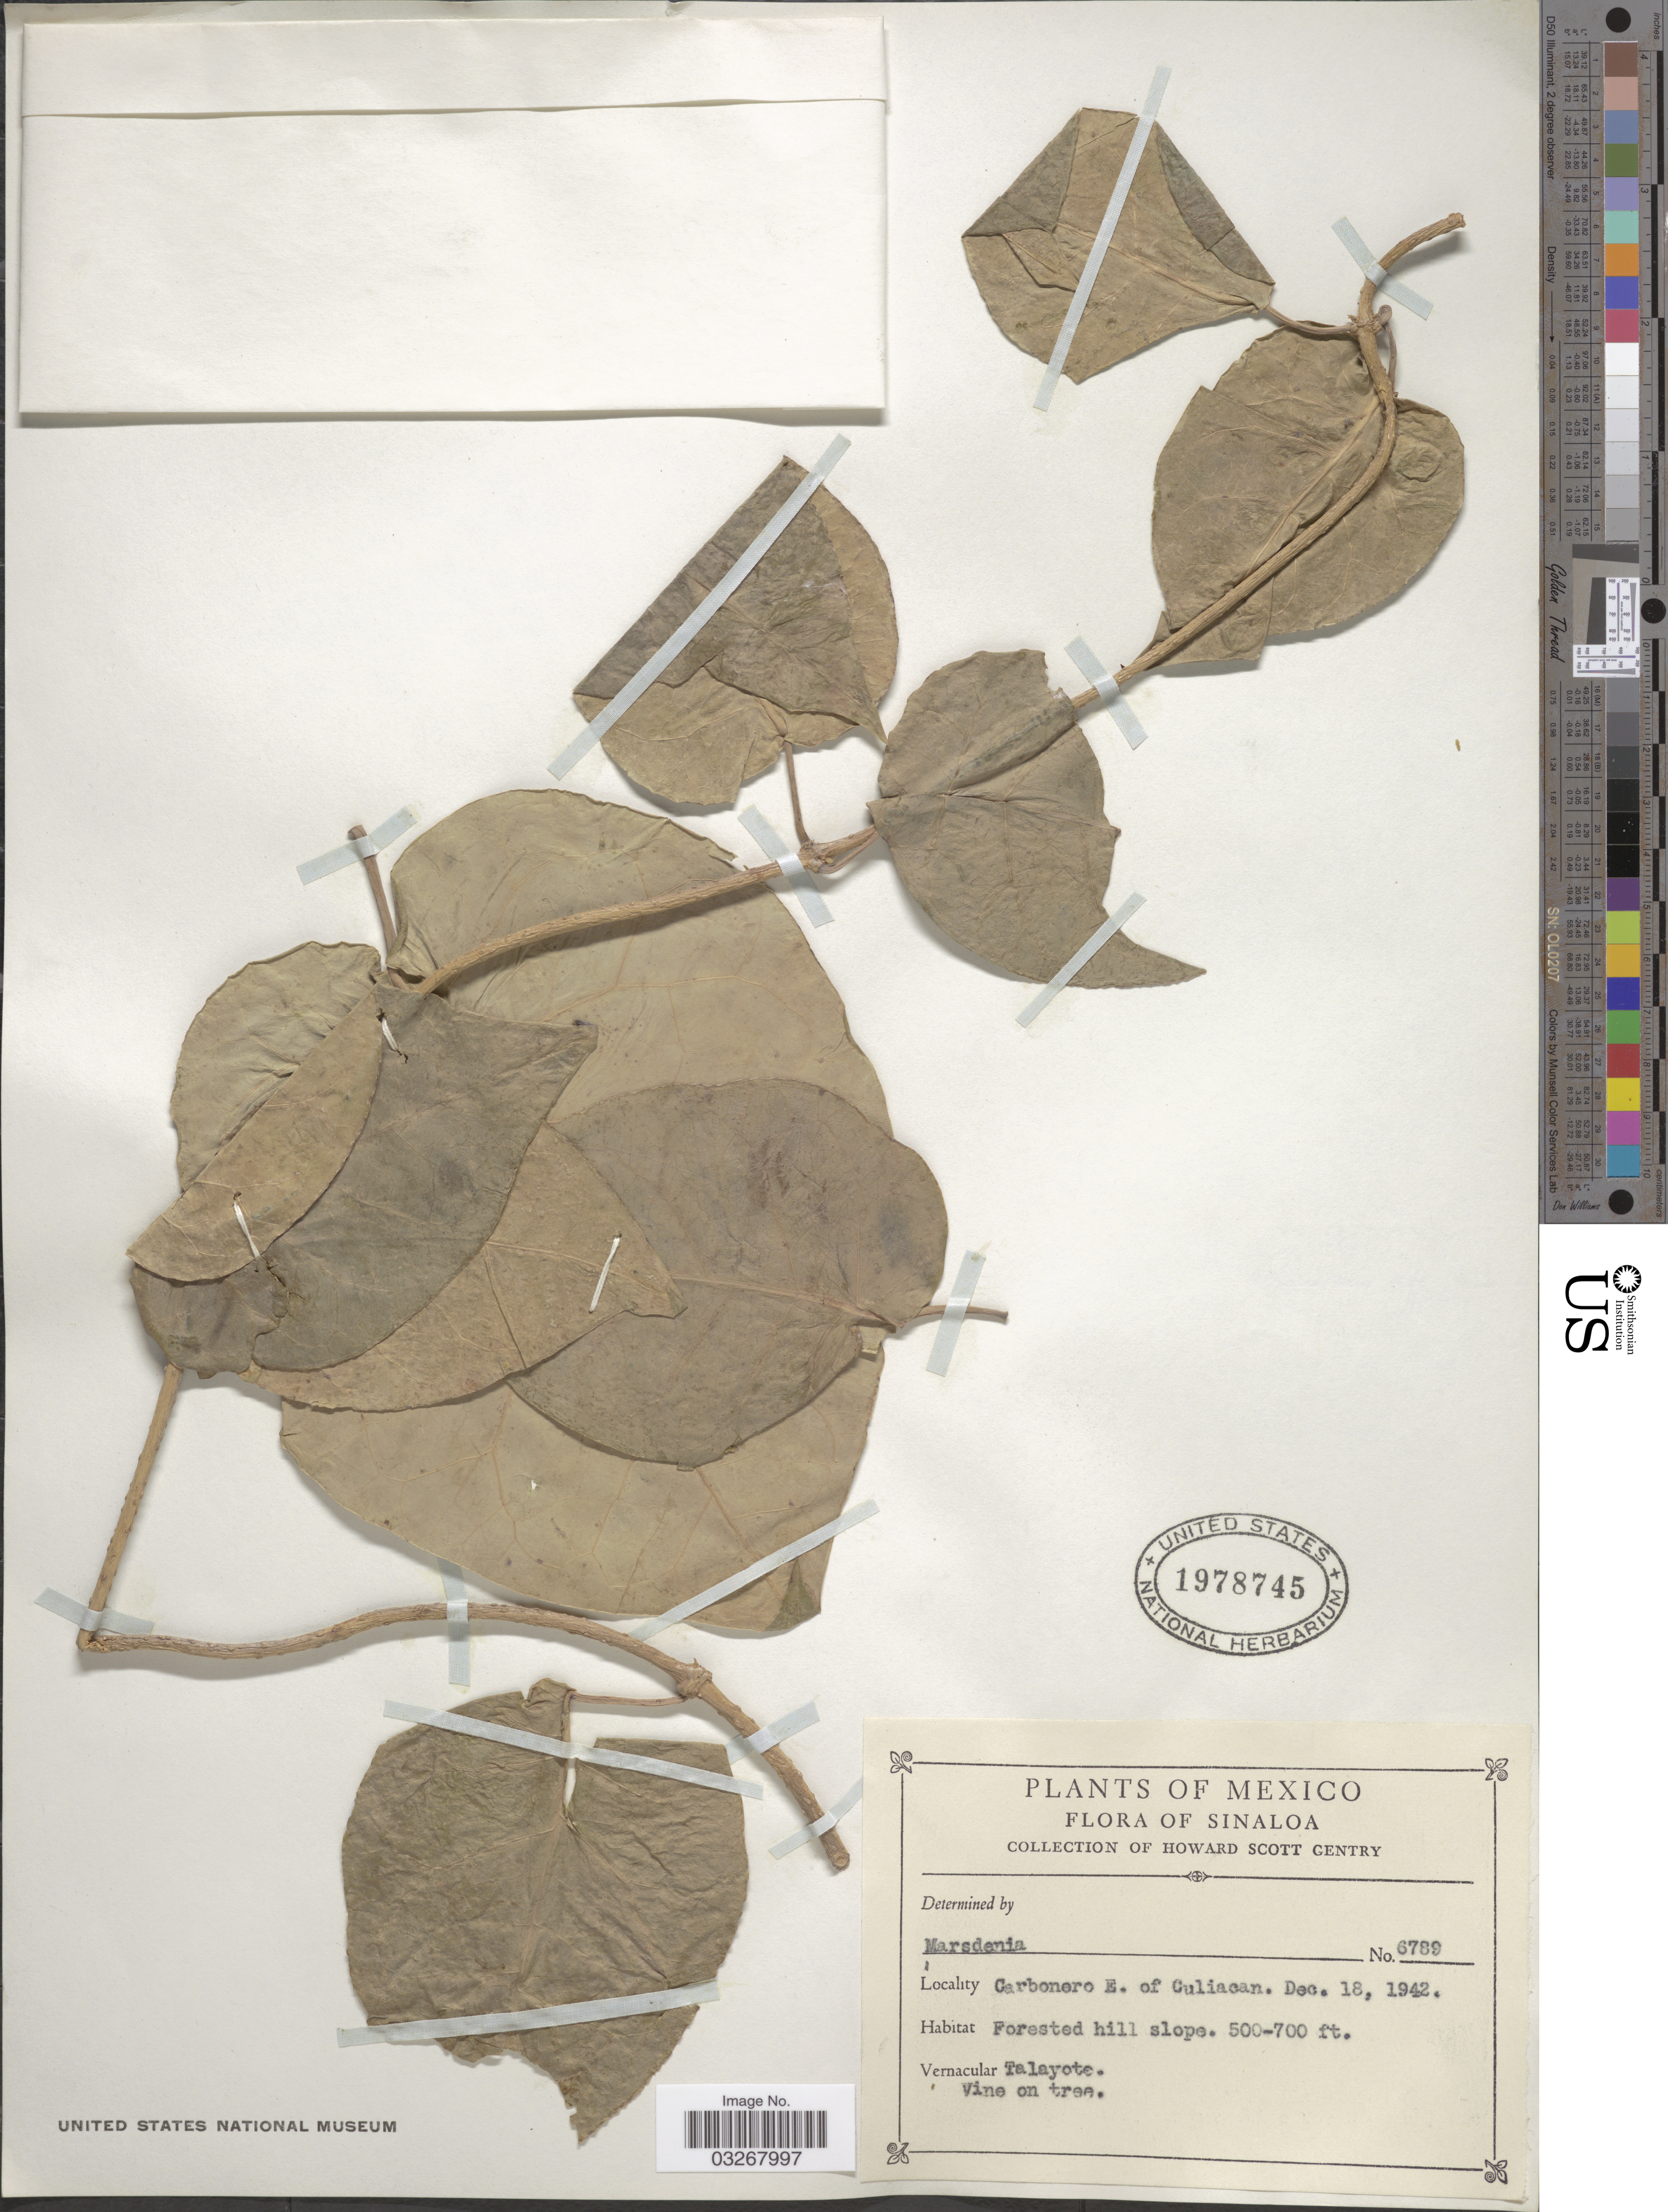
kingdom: Plantae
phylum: Tracheophyta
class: Magnoliopsida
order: Gentianales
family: Apocynaceae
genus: Marsdenia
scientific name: Marsdenia sp.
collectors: H. S. Gentry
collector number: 6789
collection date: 1942-12-18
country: Mexico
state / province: Sinaloa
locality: Carbonero E. of Culiacan.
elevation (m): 152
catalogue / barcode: US 1978745